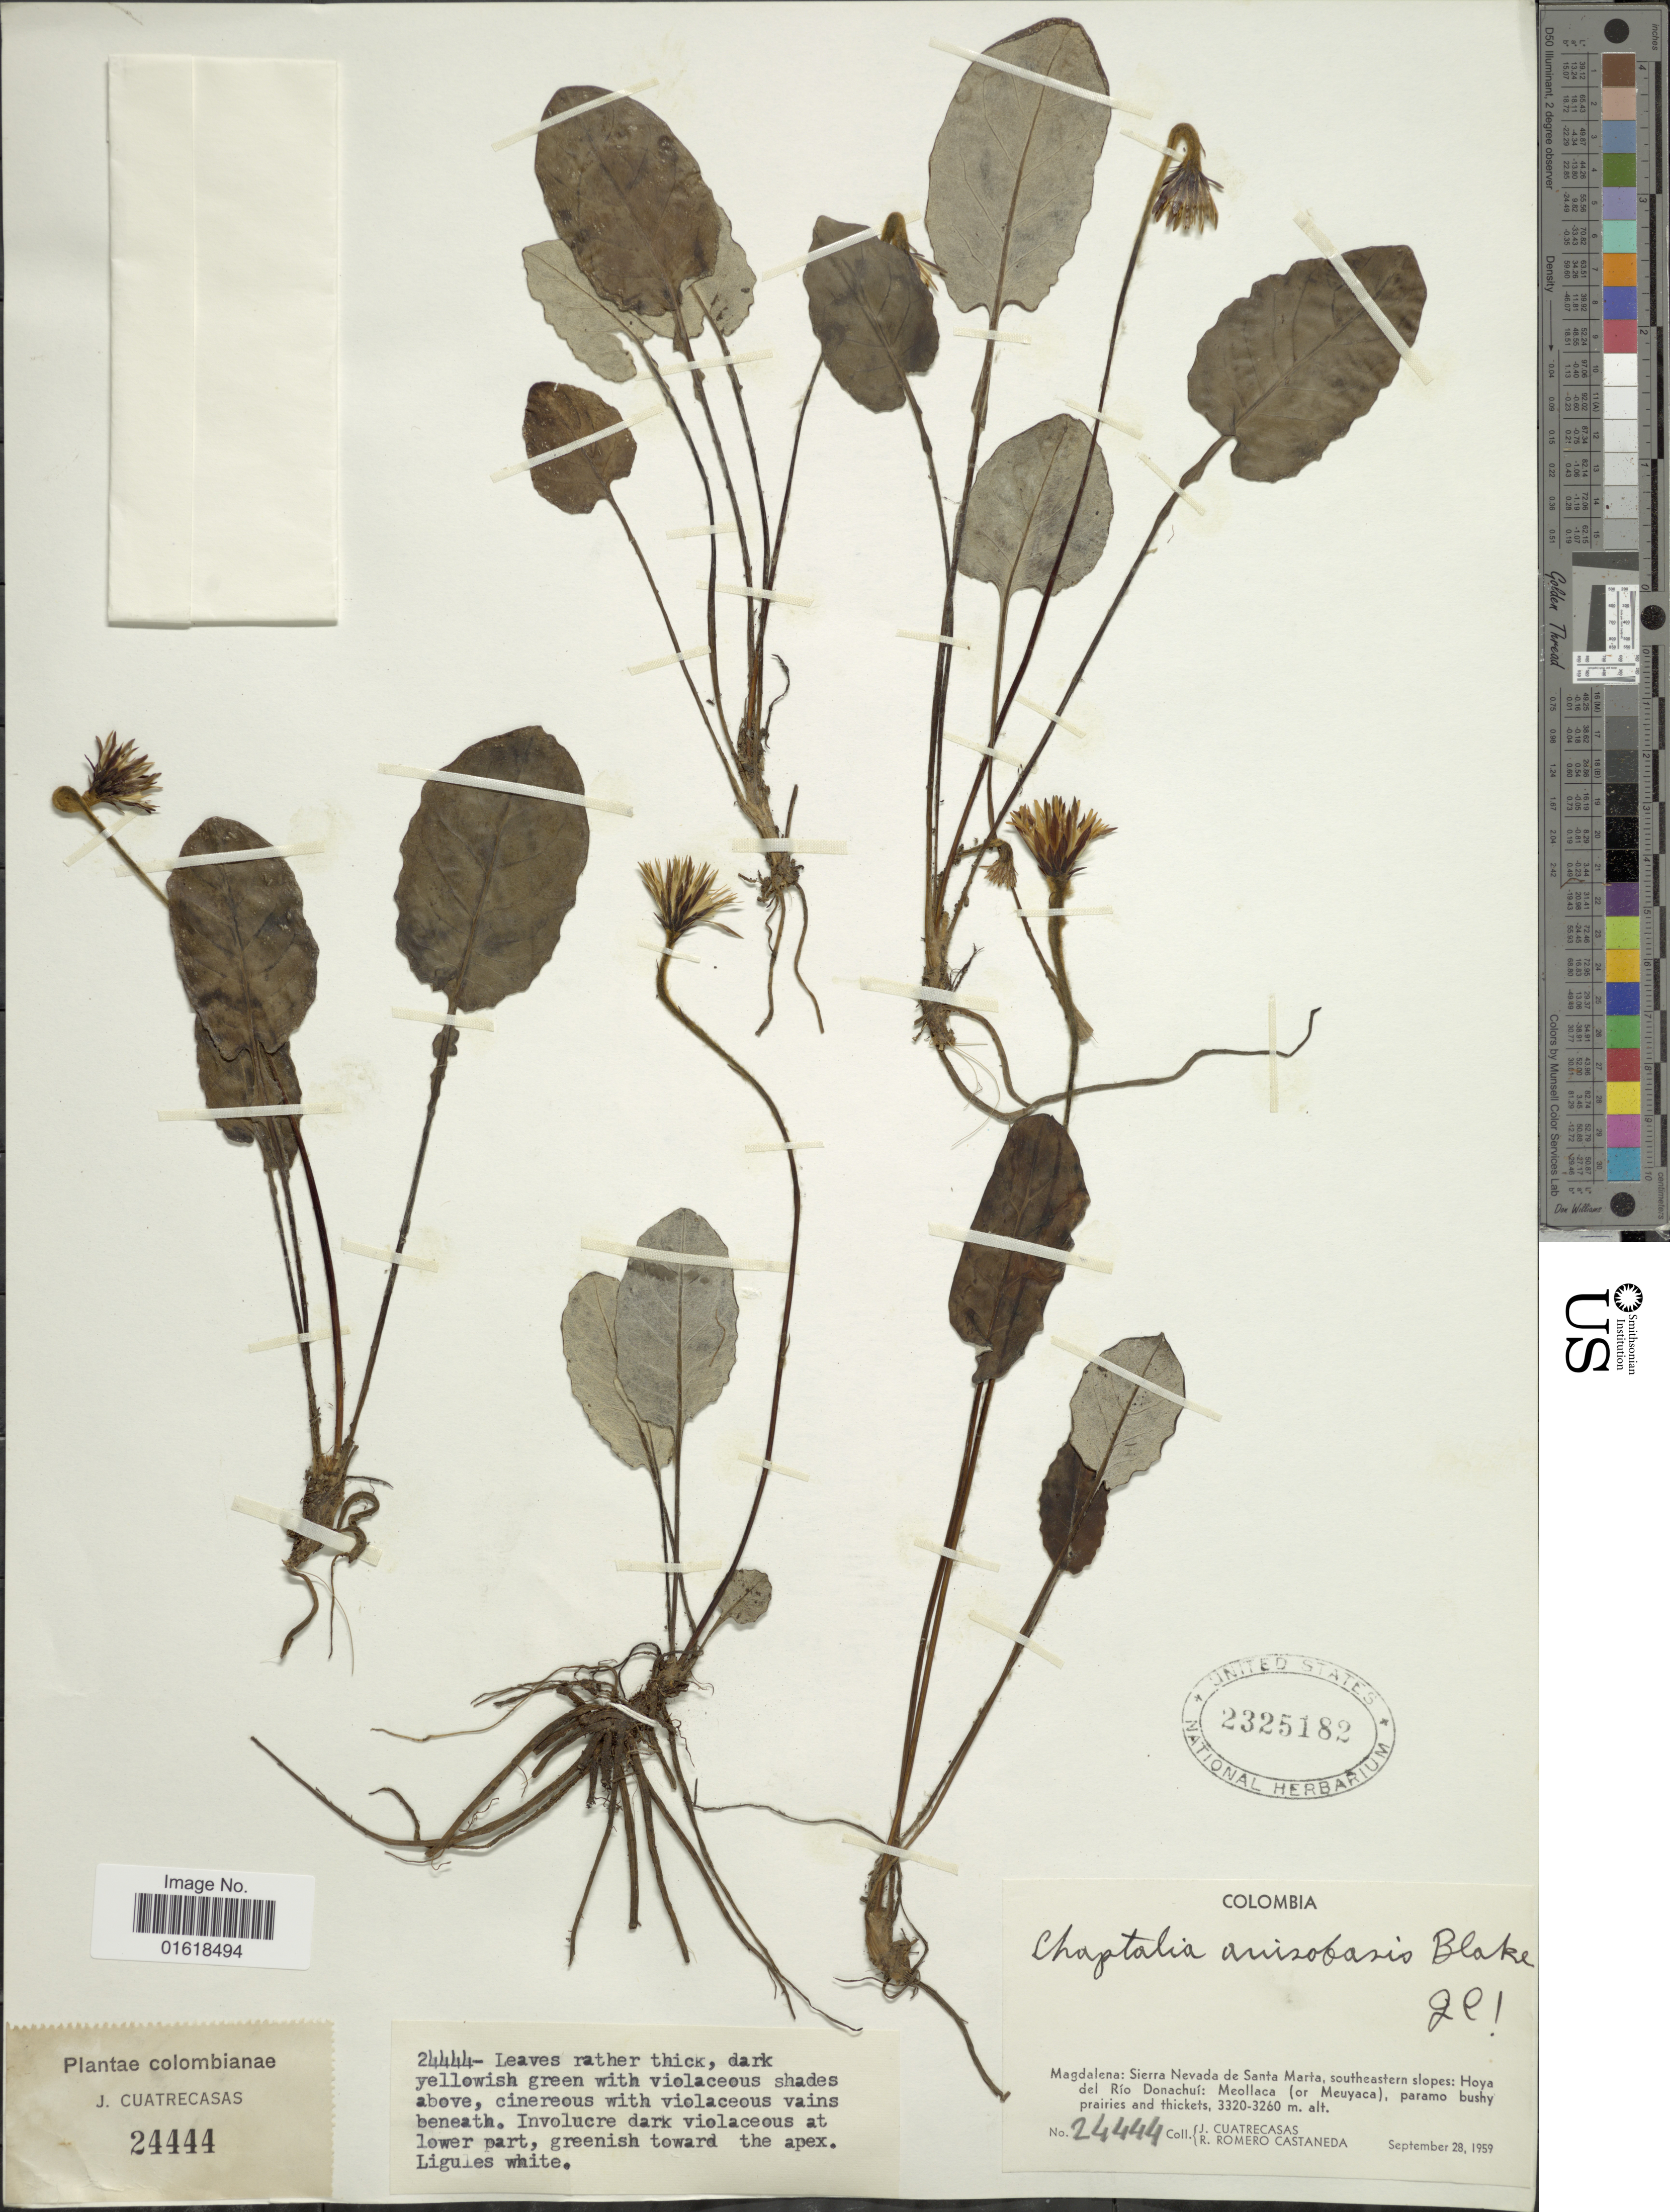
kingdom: Plantae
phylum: Tracheophyta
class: Magnoliopsida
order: Asterales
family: Asteraceae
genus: Chaptalia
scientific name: Chaptalia anisobasis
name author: S.F. Blake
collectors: J. Cuatrecasas & R. Romero Castañeda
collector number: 24444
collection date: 1959-09-28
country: Colombia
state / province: Magdalena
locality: Sierra Nevada de Santa Marta, southeastern slopes: Hoya del Río Donachuí: Meollaca (or Meuyaca)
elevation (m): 3260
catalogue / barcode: US 2325182